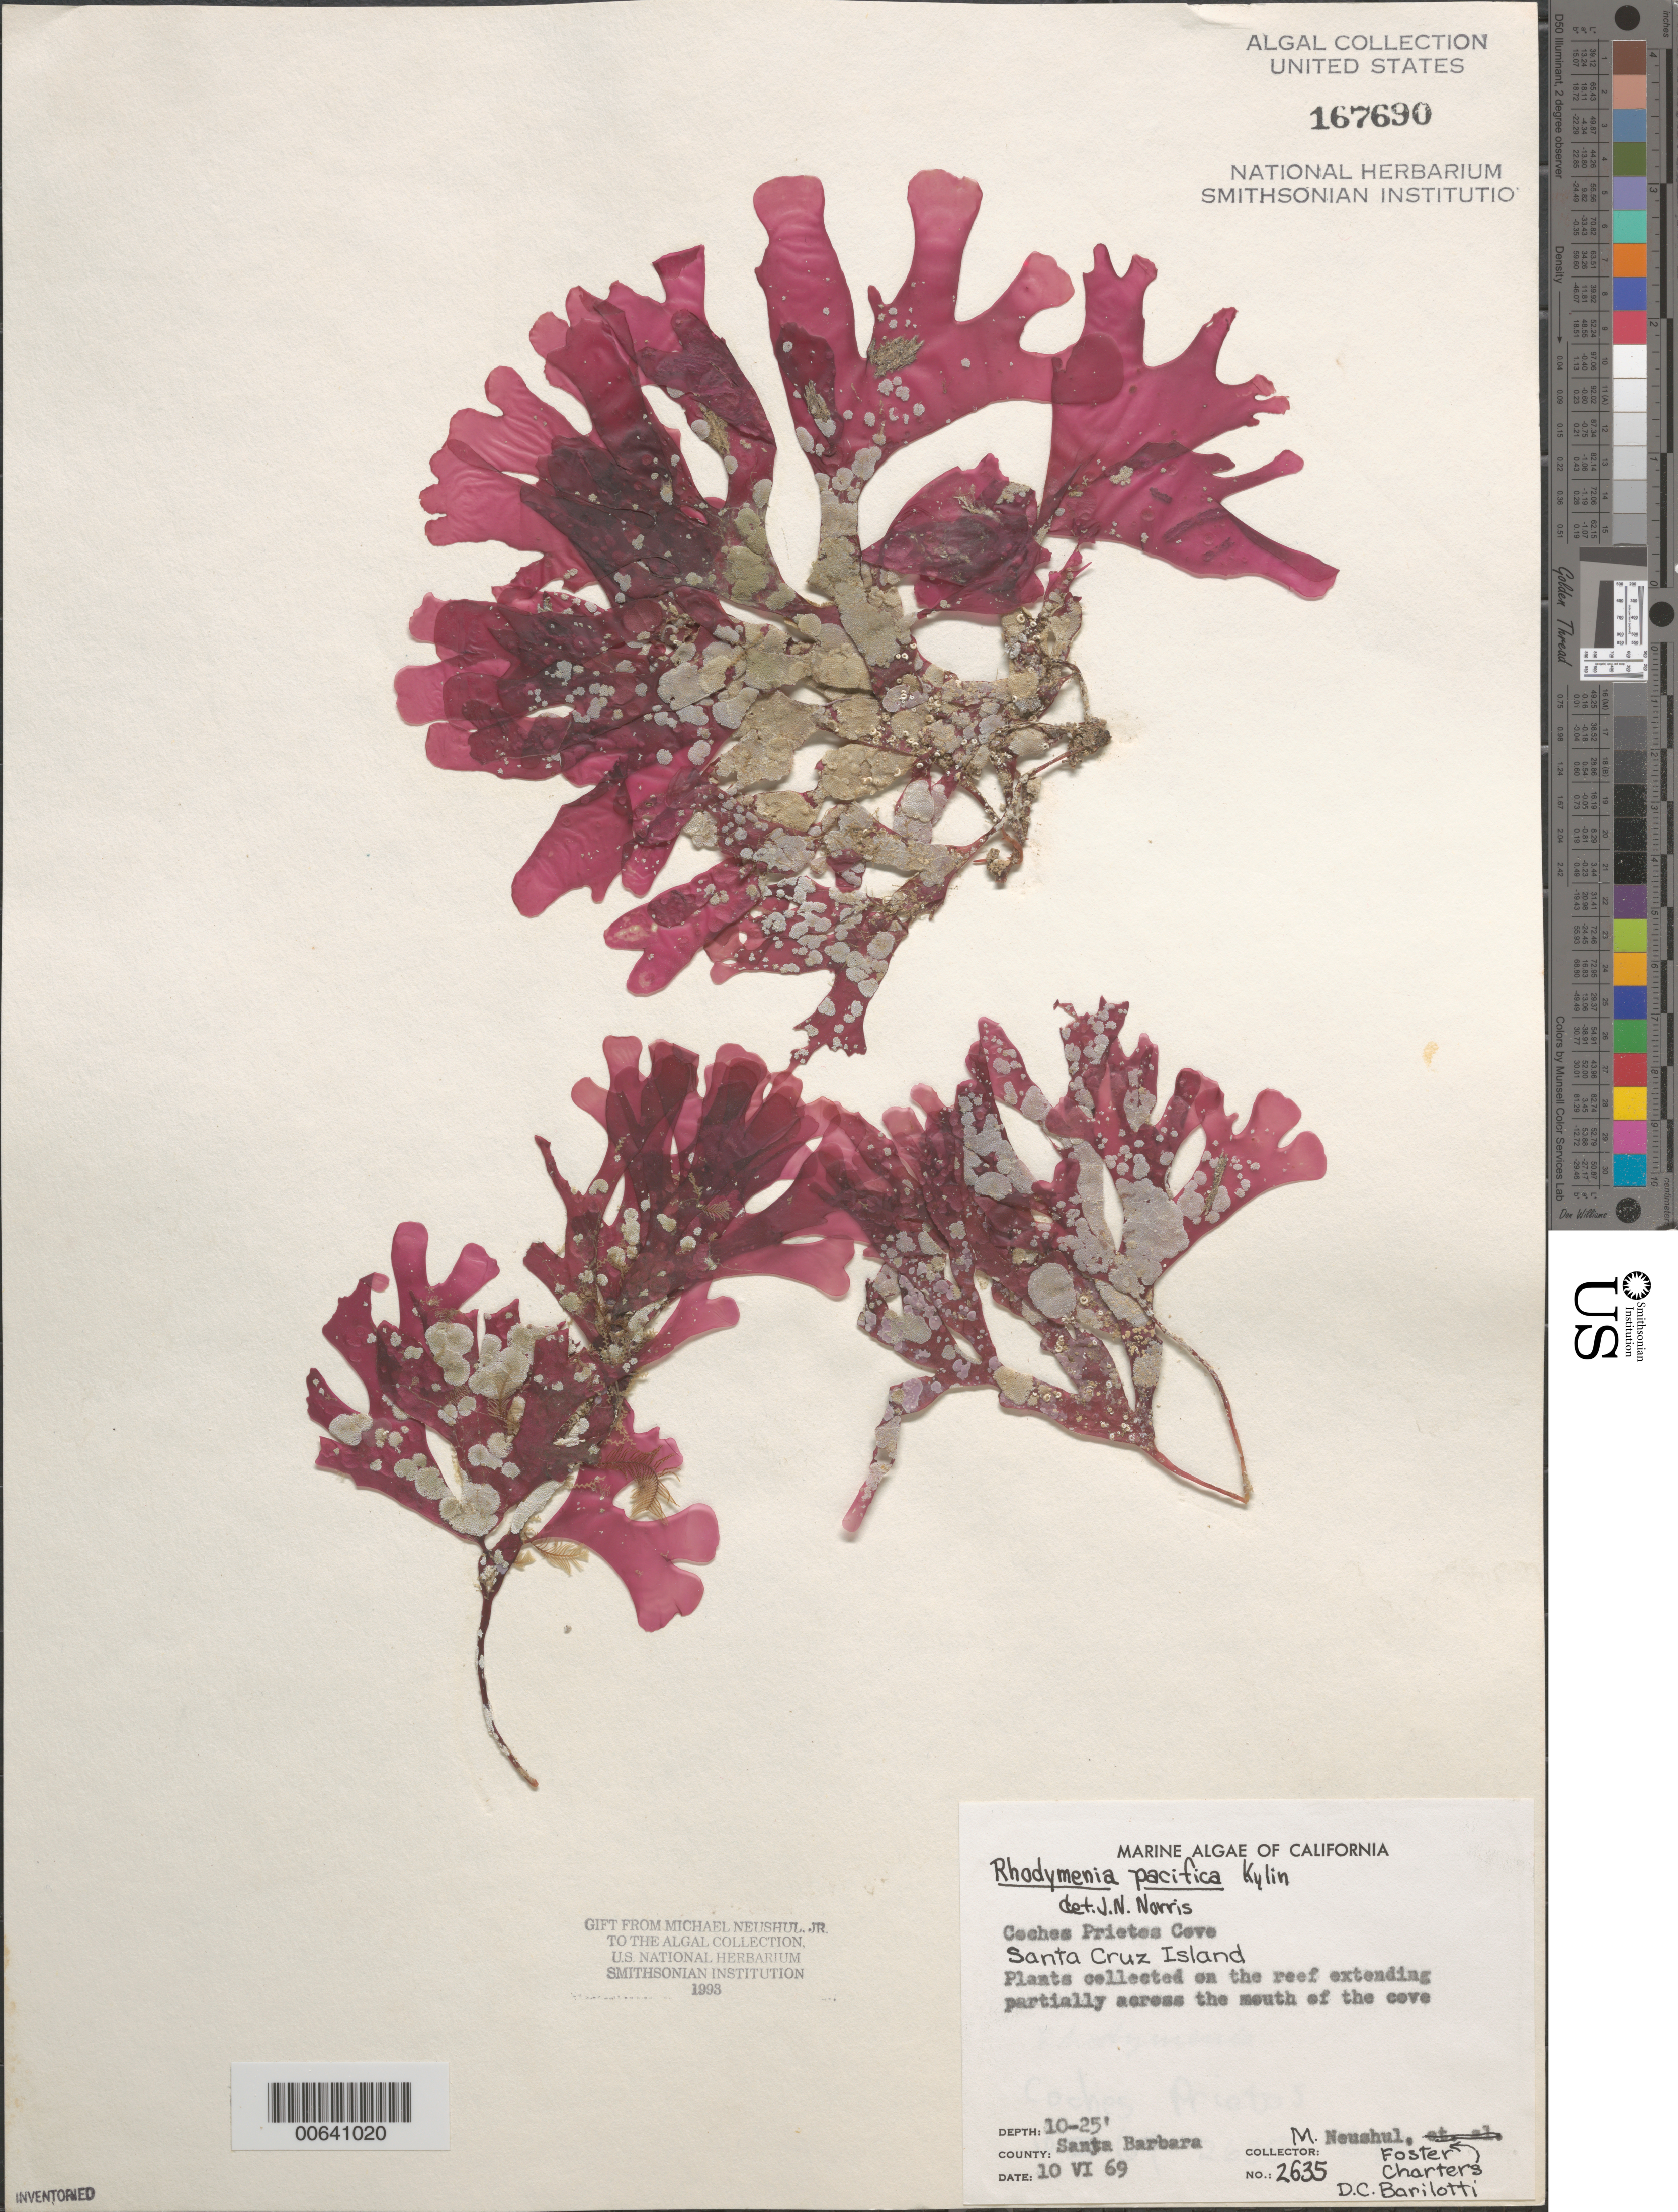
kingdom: Plantae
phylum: Rhodophyta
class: Florideophyceae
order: Rhodymeniales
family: Rhodymeniaceae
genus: Rhodymenia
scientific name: Rhodymenia pacifica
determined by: Norris, James N.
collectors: M. Neushul, A. Charters, M. Foster & D. C. Barilotti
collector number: Neushul 2635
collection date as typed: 10 Jun 1969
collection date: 1969-06-10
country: United States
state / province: California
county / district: Santa Barbara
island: Santa Cruz Island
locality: Coches Prietos Cove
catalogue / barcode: US 167690